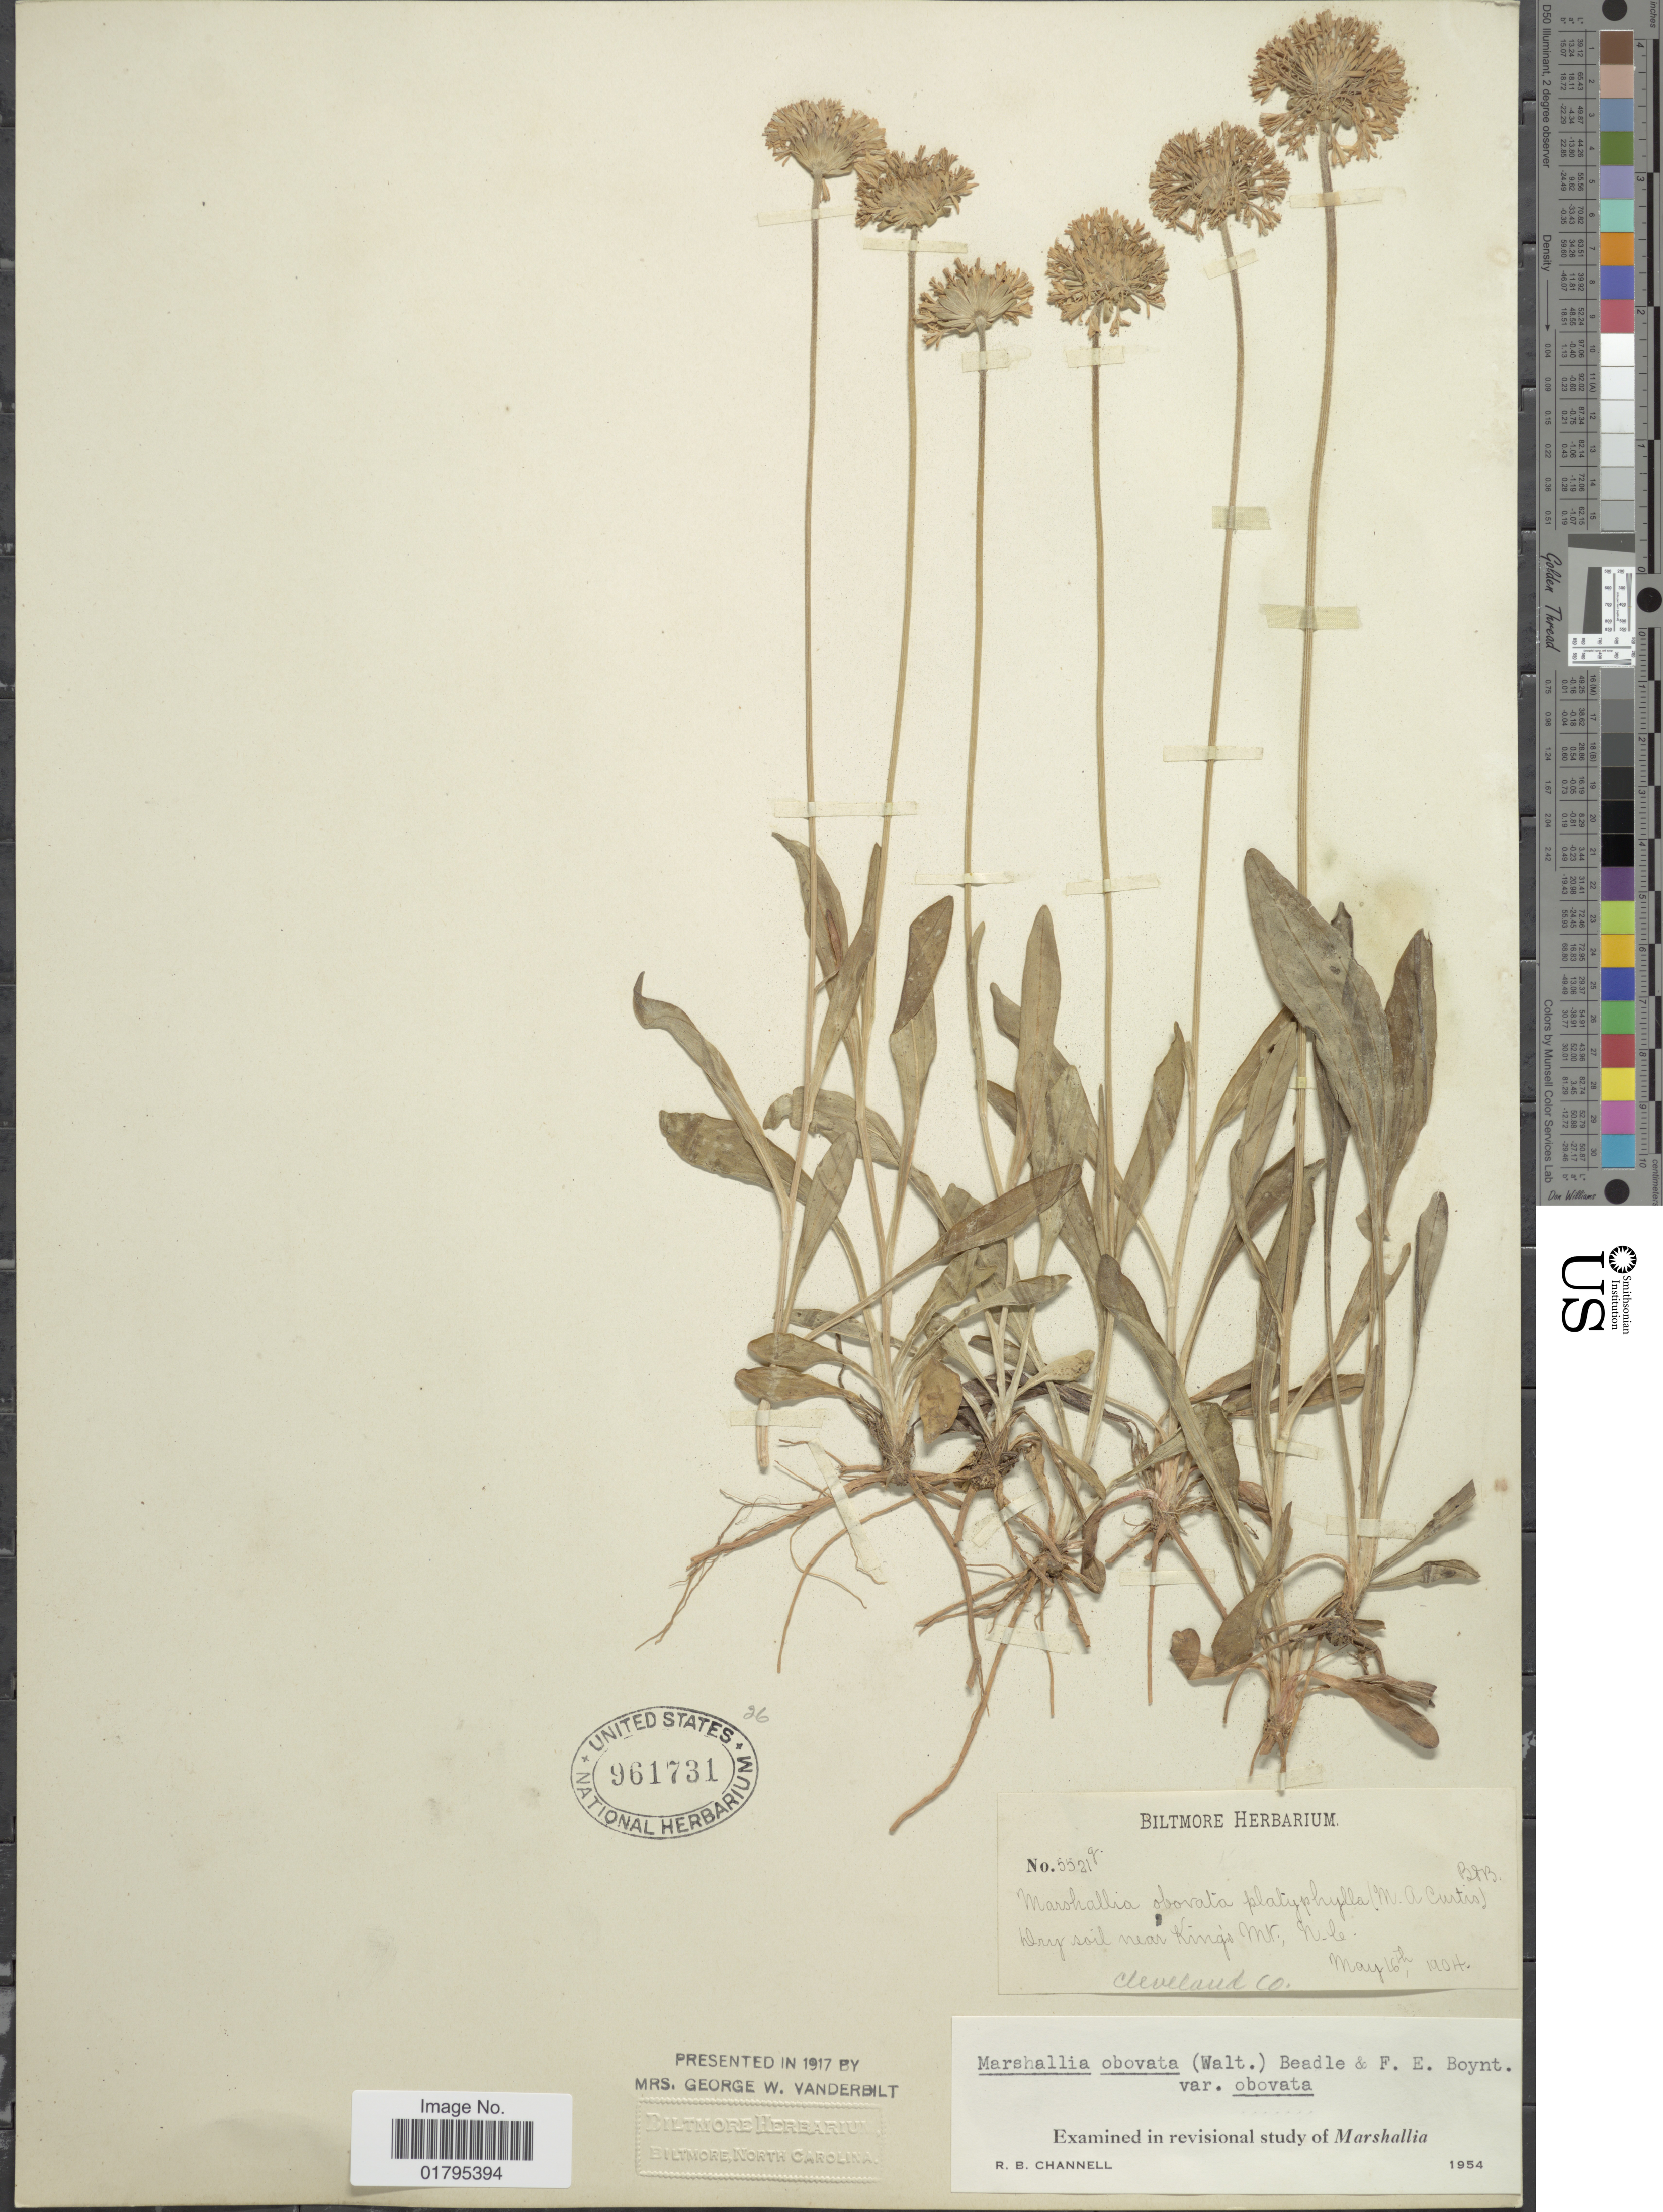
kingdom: Plantae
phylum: Tracheophyta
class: Magnoliopsida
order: Asterales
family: Asteraceae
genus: Marshallia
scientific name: Marshallia obovata var. obovata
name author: (Walter) Beadle & F.E. Boynton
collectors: ex herb. Biltmore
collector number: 5521g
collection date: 1904-05-15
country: United States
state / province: North Carolina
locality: Dry soil near Kings Mt. N.C. Cleveland Co.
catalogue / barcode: US 961731